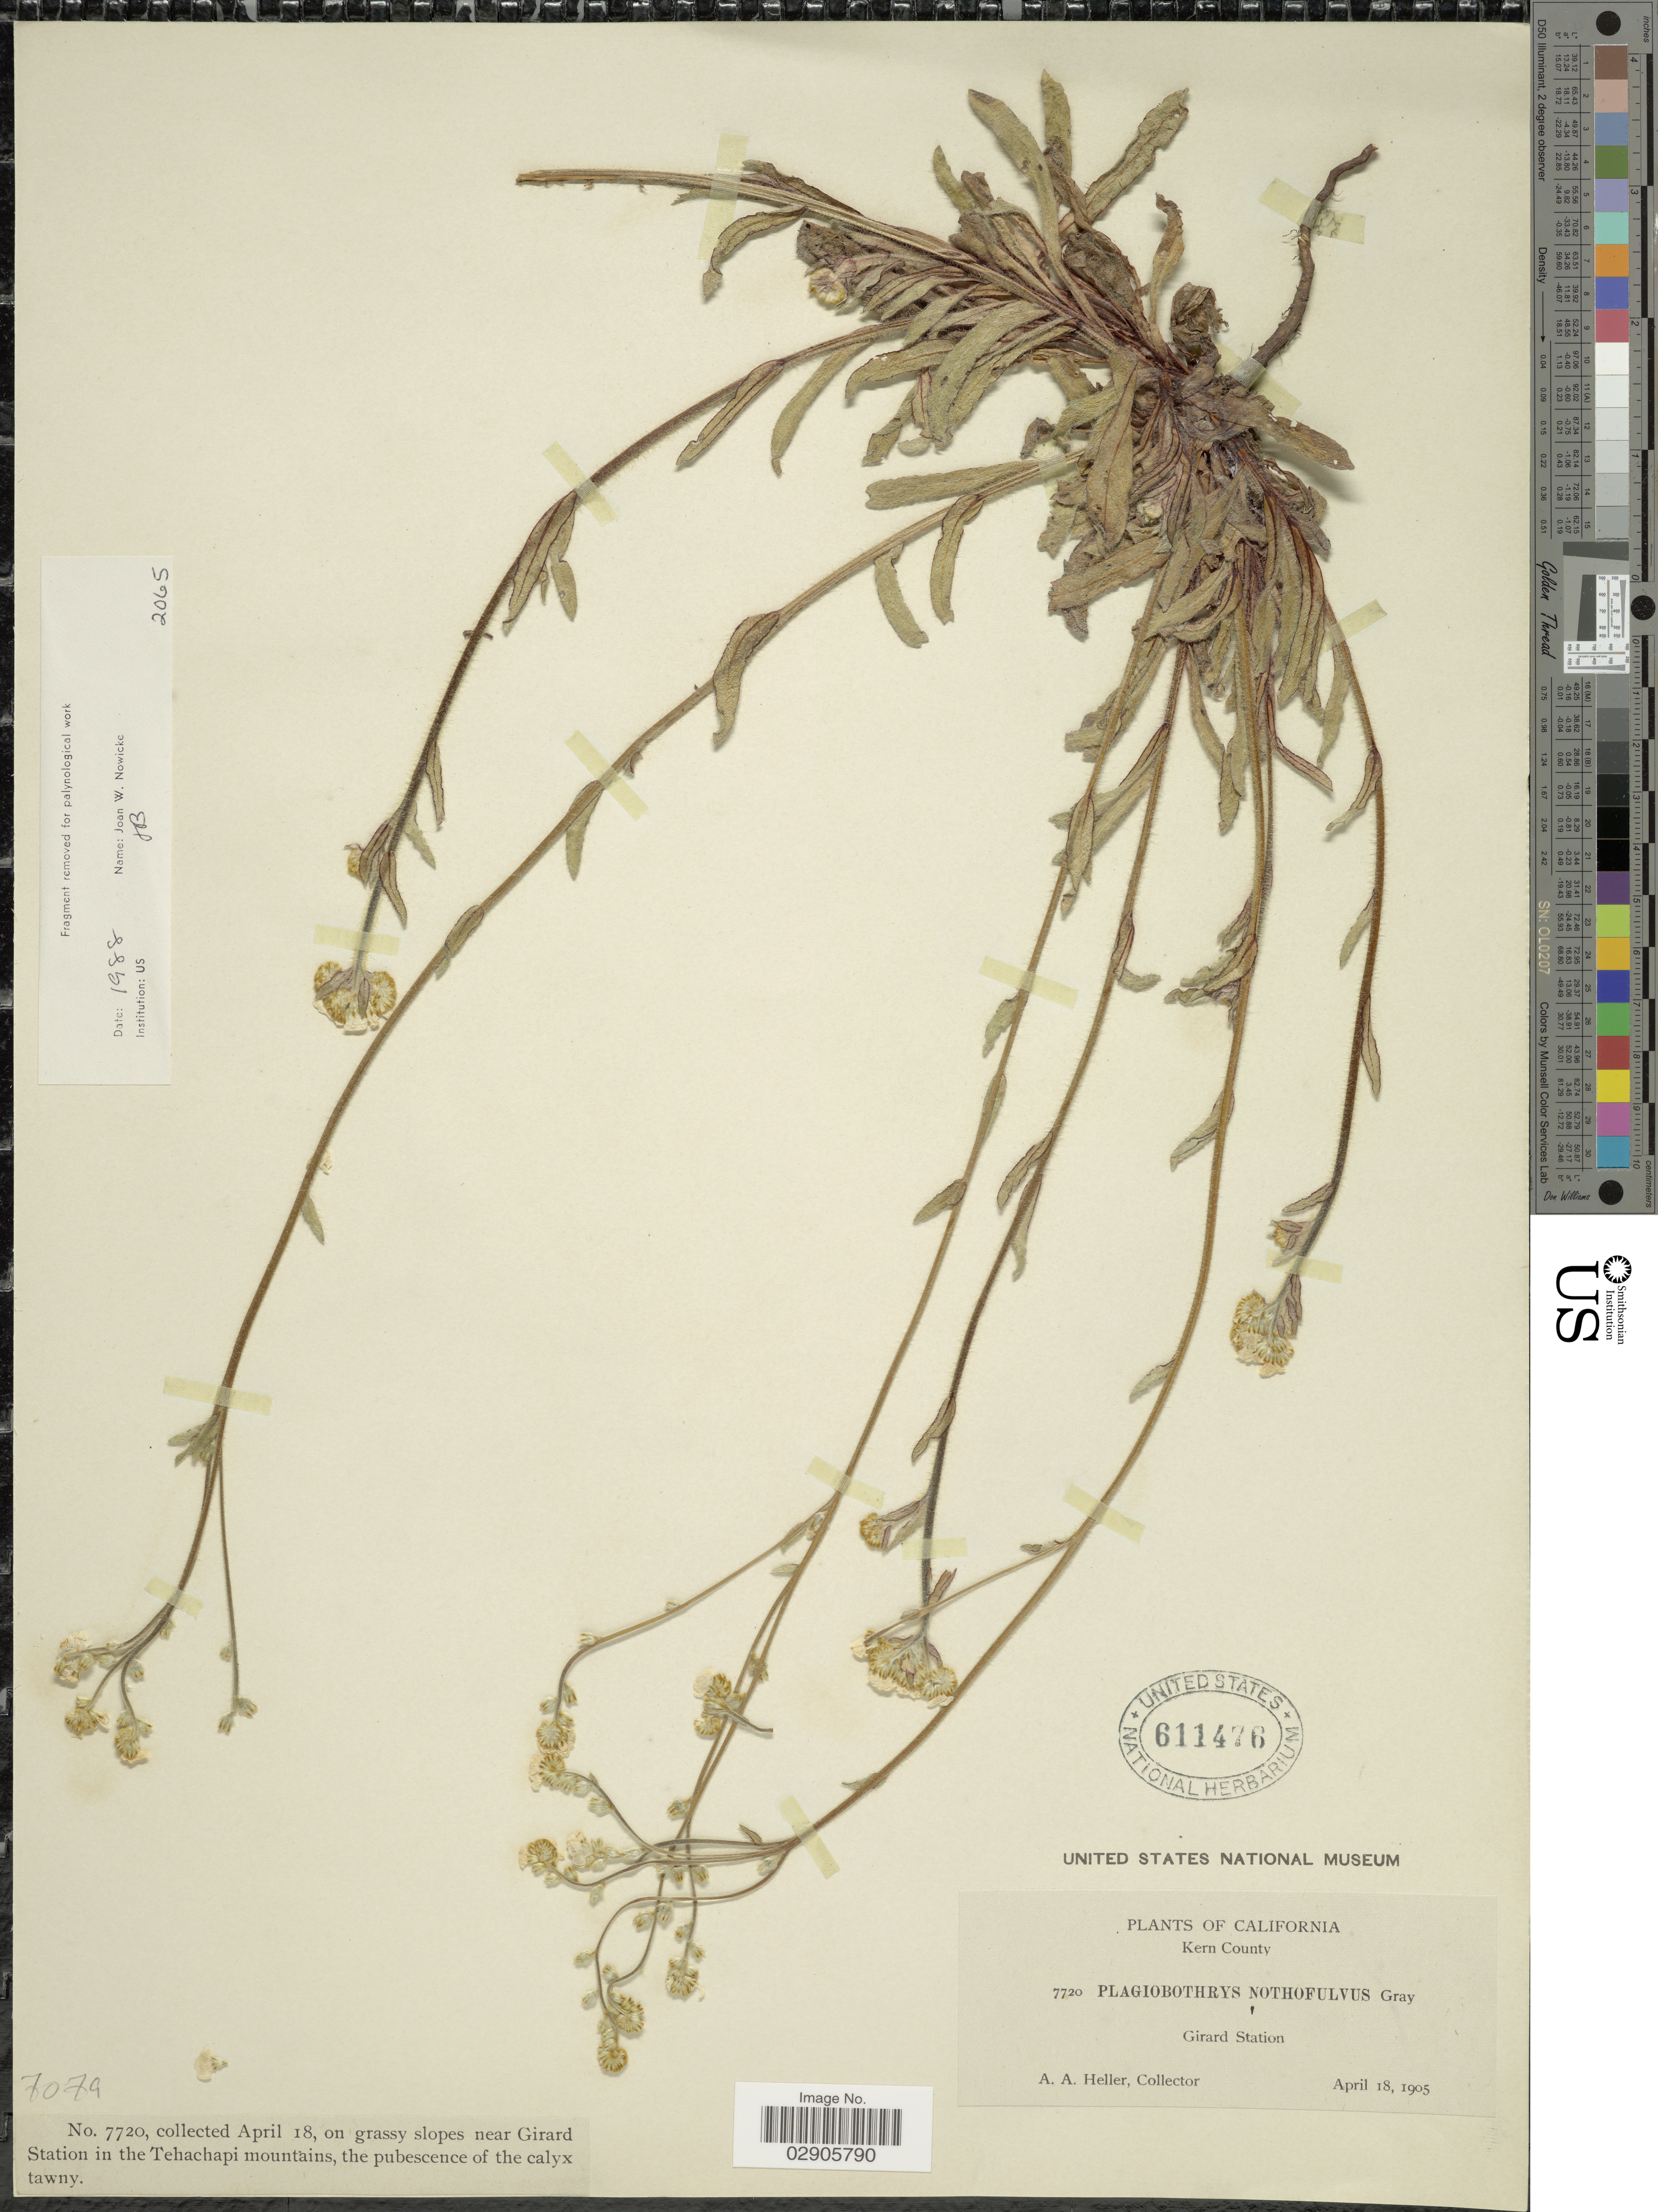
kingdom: Plantae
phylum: Tracheophyta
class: Magnoliopsida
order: Boraginales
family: Boraginaceae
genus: Plagiobothrys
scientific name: Plagiobothrys nothofulvus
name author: (A. Gray) A. Gray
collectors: A. A. Heller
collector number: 7720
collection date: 1905-04-18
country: United States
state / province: California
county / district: Kern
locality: On grassy slopes near Girard Station in the Tehachapi mountains. Kern County.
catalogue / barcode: US 611476